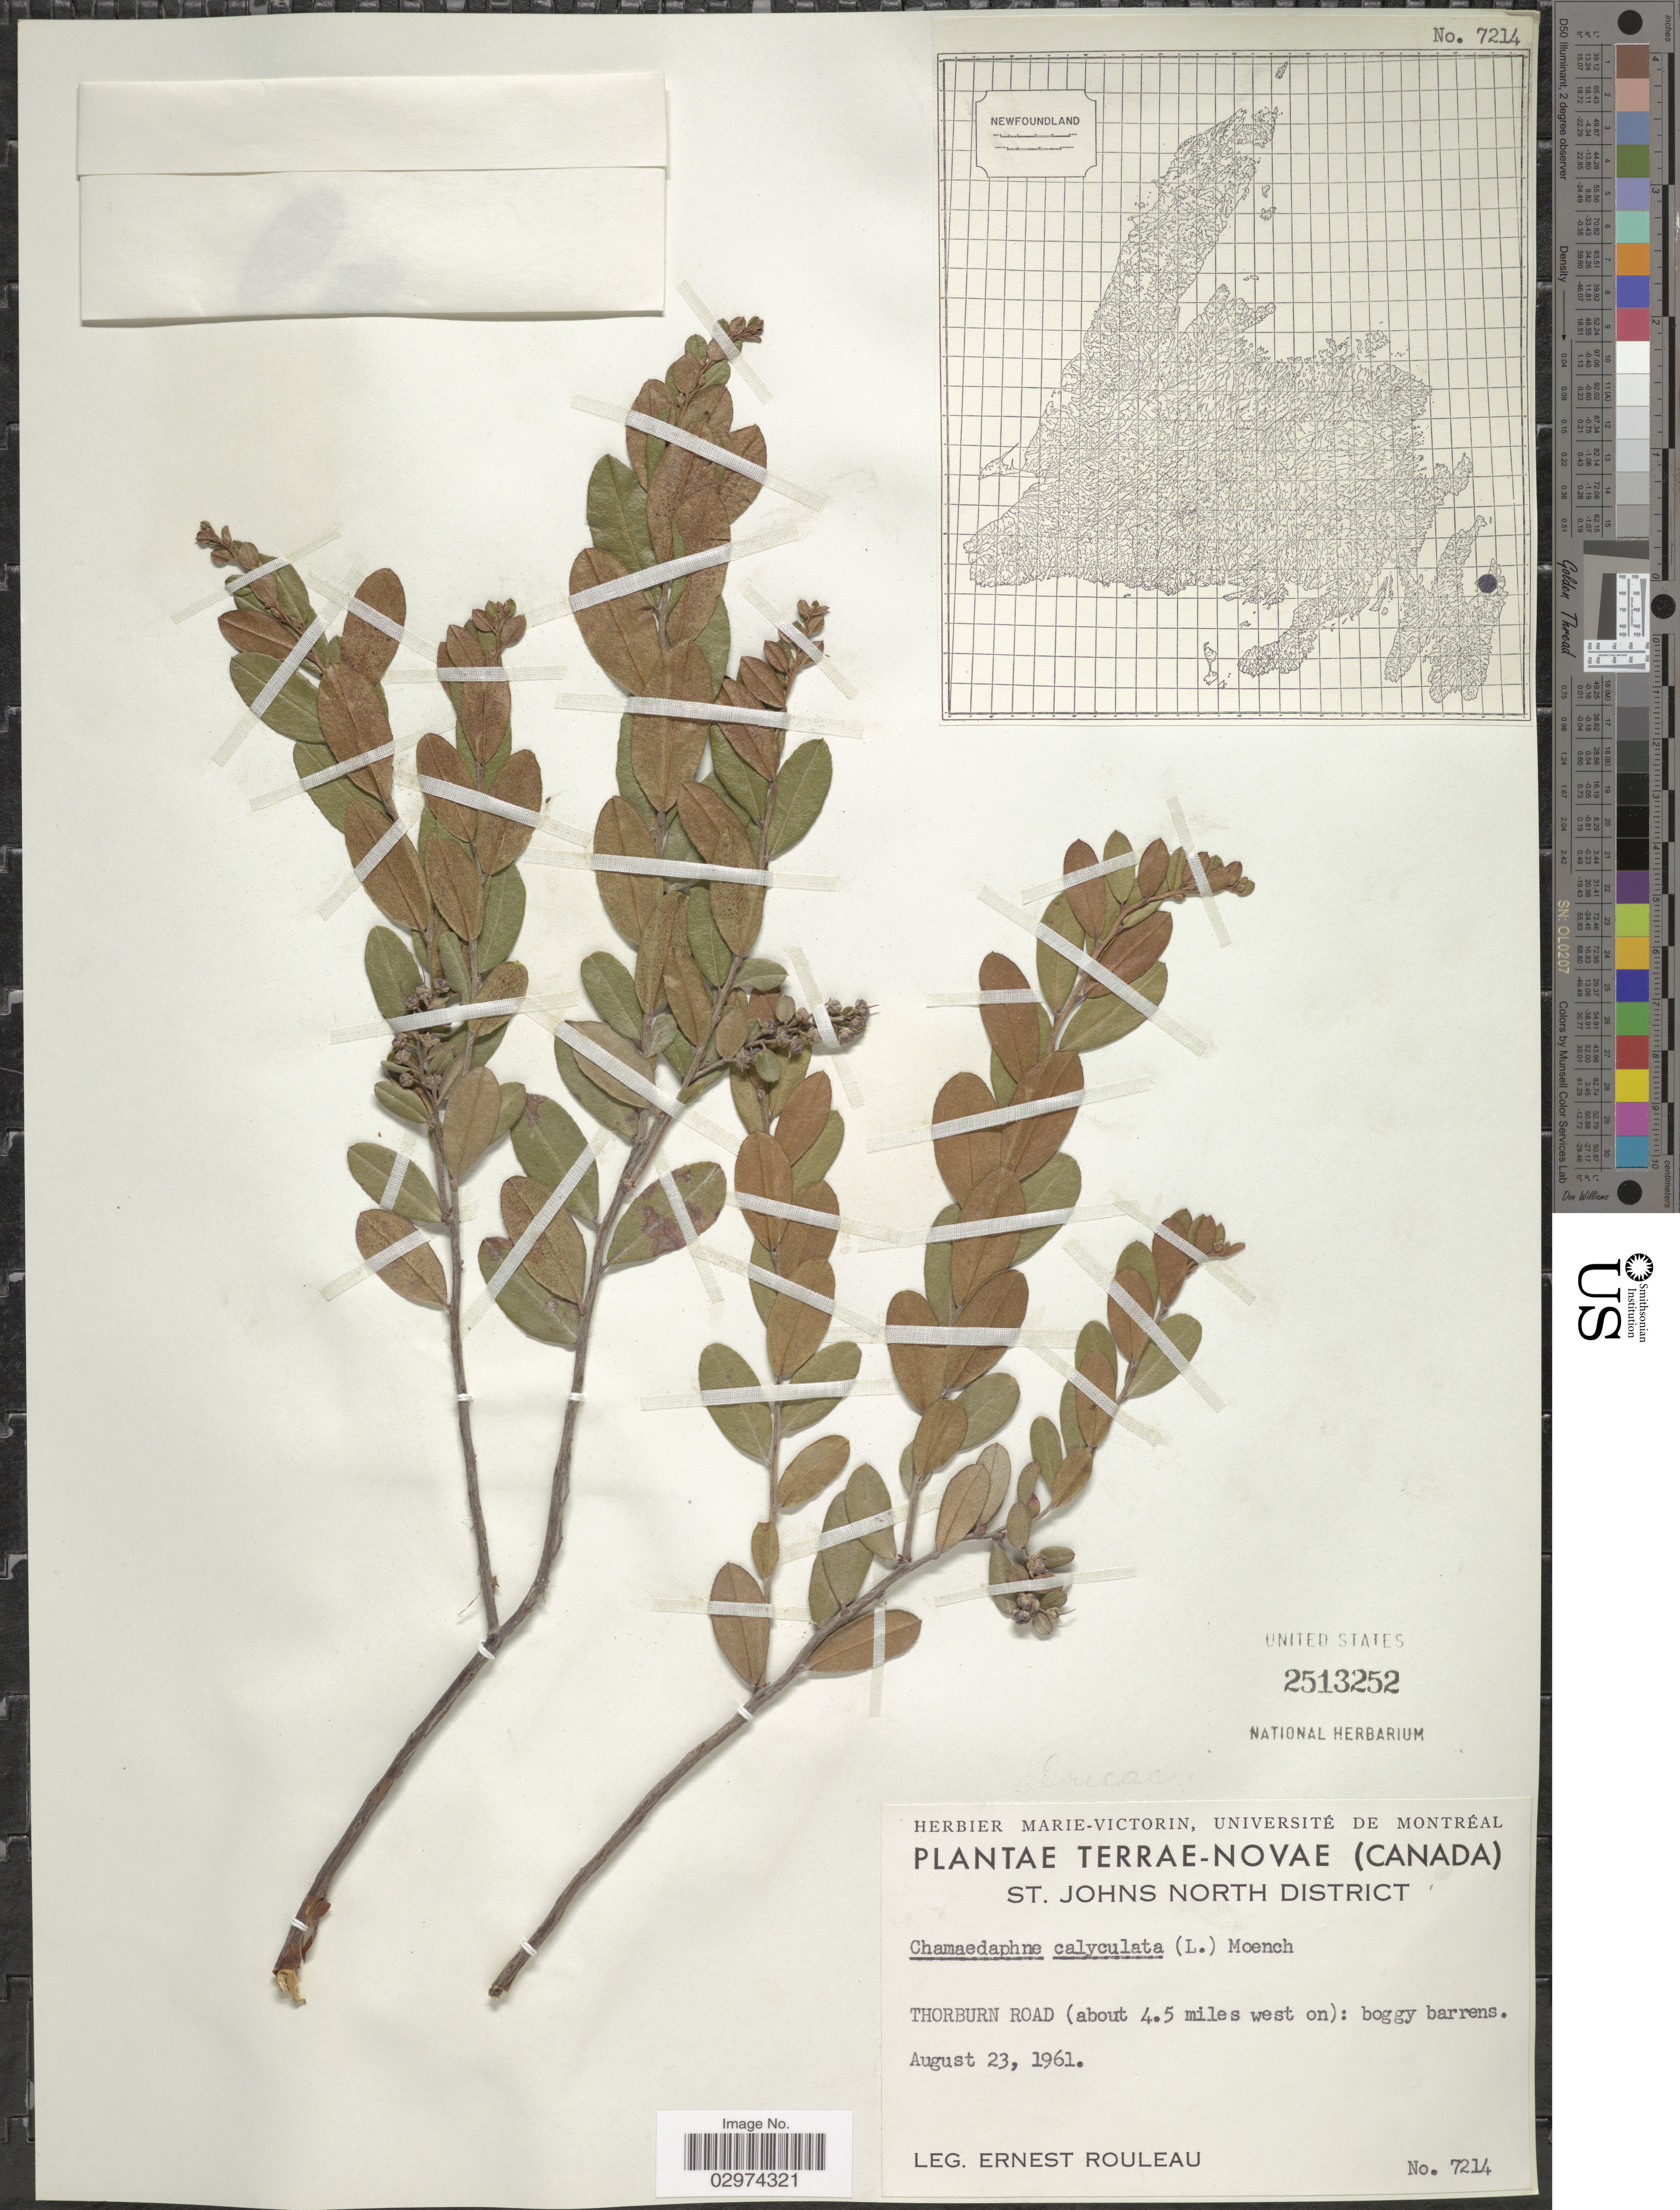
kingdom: Plantae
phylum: Tracheophyta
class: Magnoliopsida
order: Ericales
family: Ericaceae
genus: Chamaedaphne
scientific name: Chamaedaphne calyculata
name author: (L.) Moench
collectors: J. Rouleau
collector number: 7214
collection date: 1961-08-23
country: Canada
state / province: Newfoundland and Labrador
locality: Terrae-Novae. St. Johns North District. Thorburn Road (about 4.5 miles west on).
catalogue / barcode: US 2513252